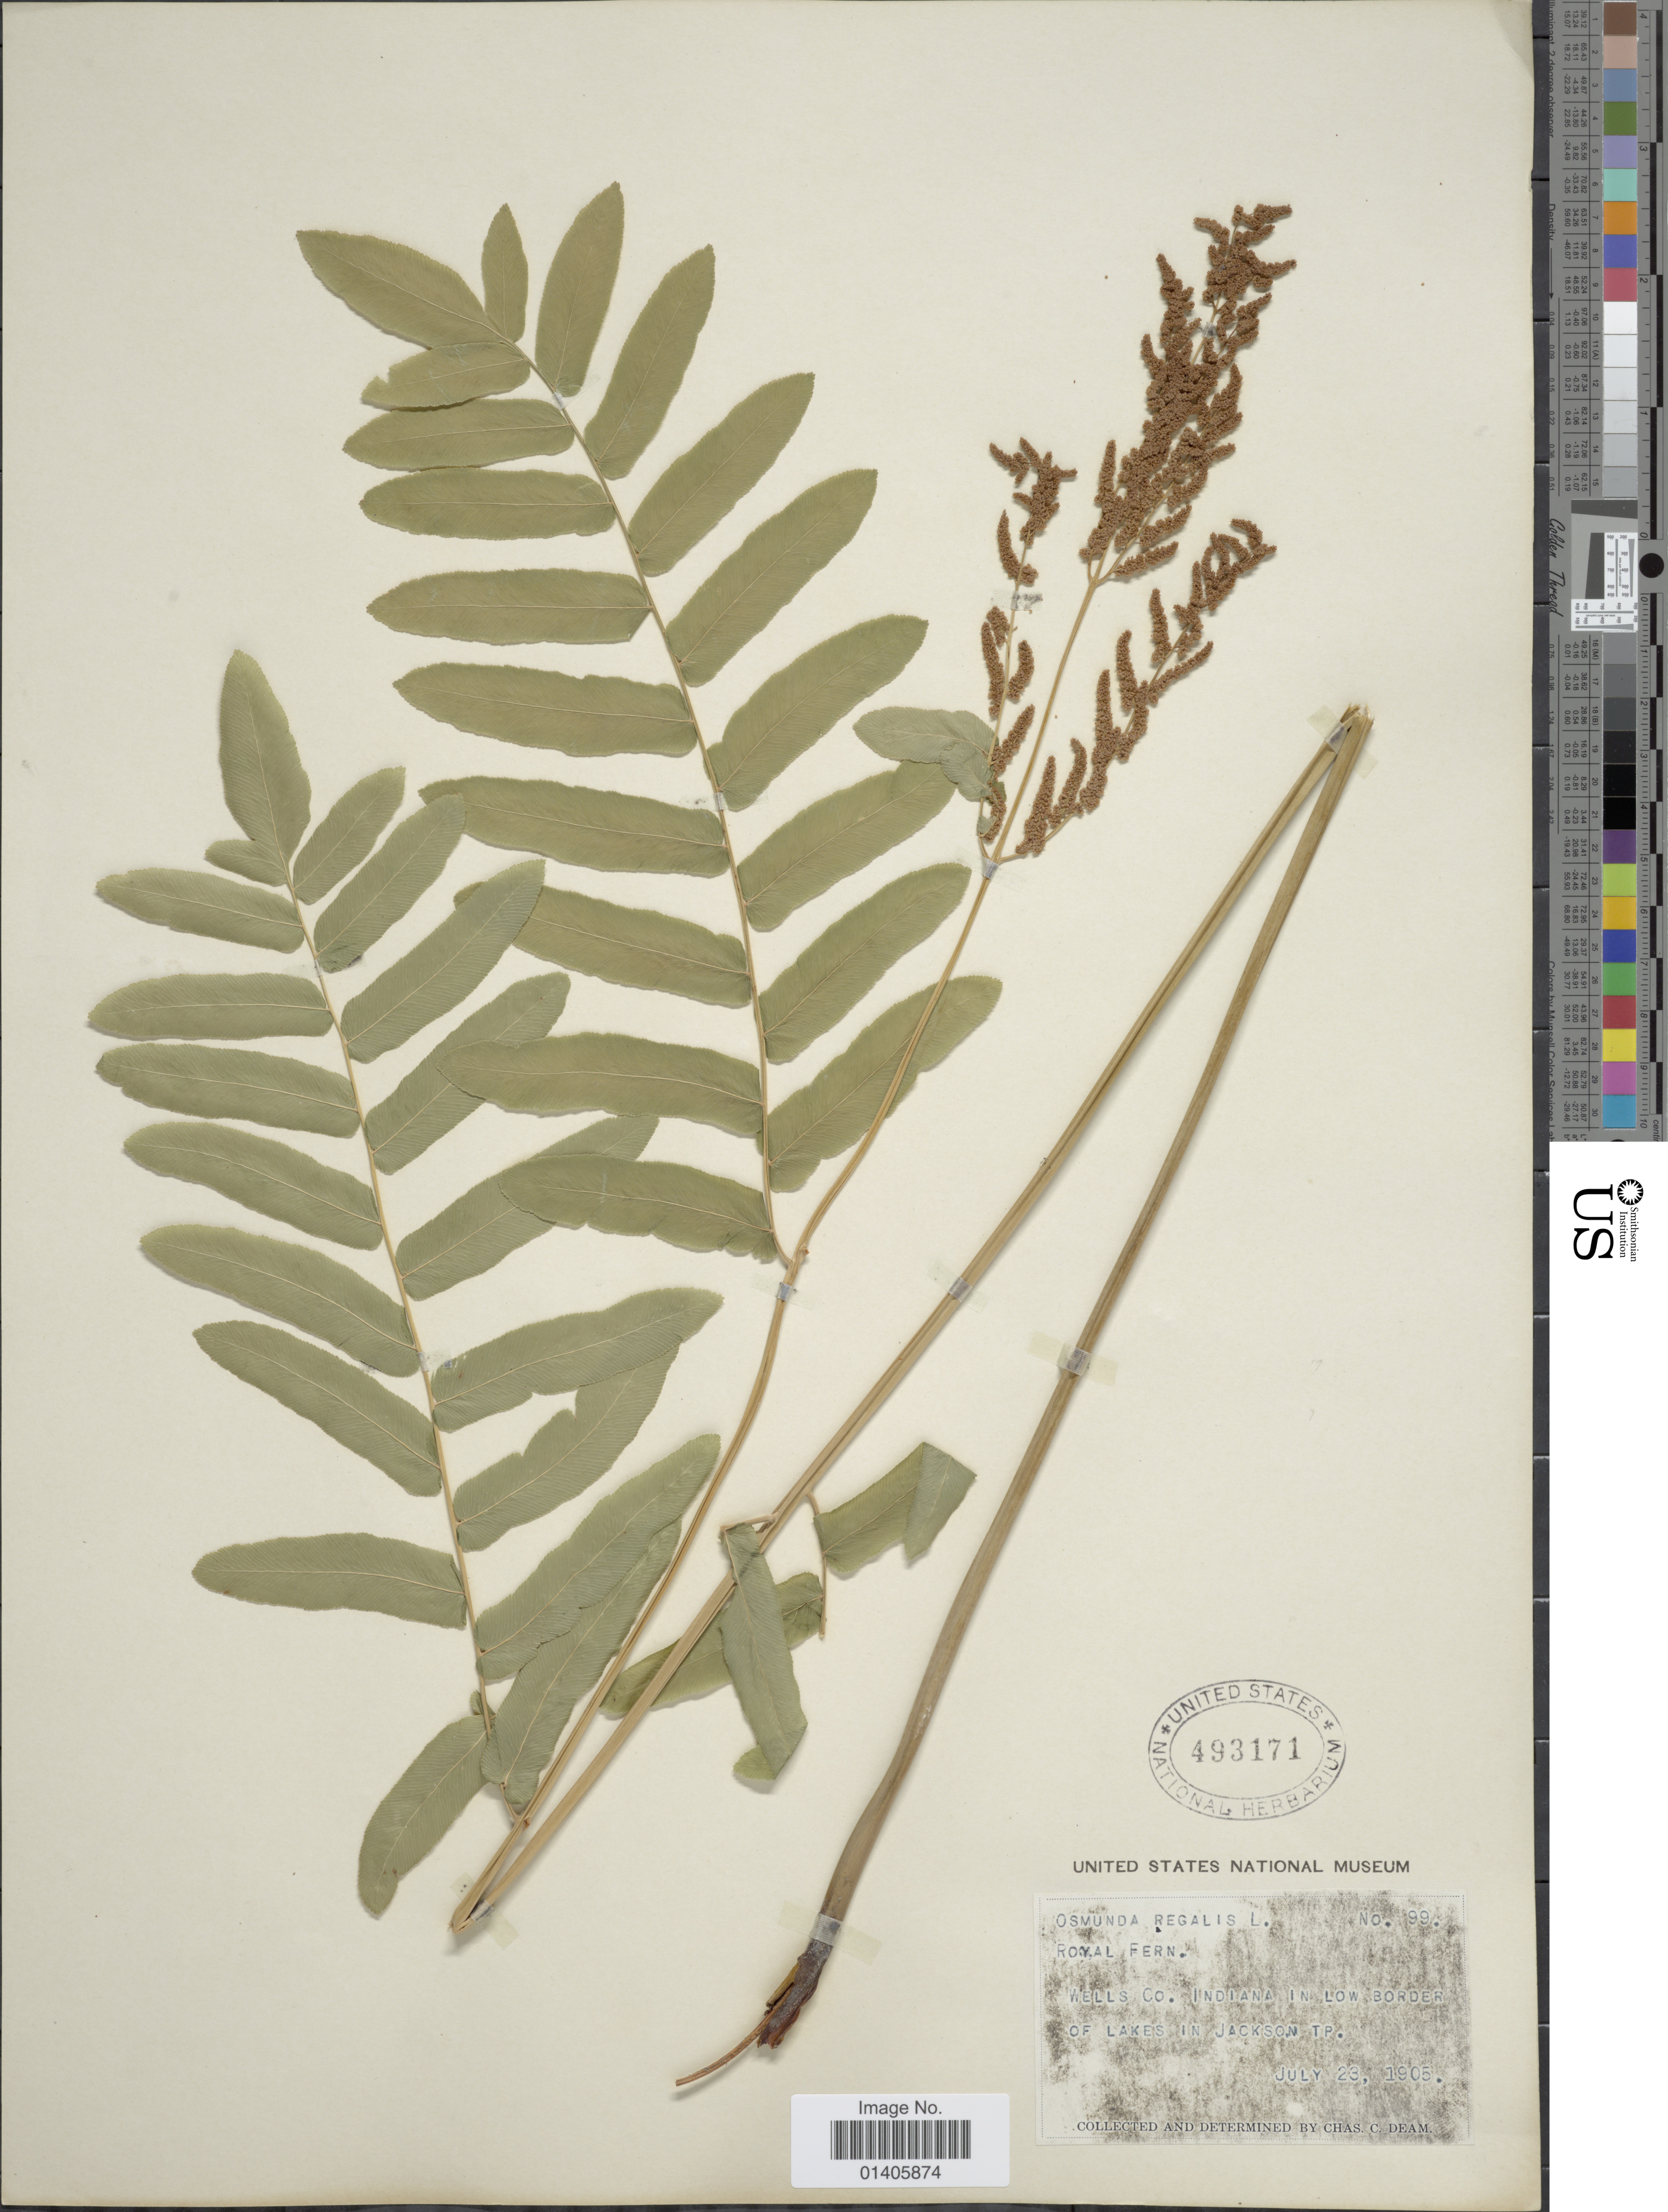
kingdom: Plantae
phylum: Tracheophyta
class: Polypodiopsida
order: Osmundales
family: Osmundaceae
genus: Osmunda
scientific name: Osmunda regalis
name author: L.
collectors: C. C. Deam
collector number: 99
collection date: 1905-07-23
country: United States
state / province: Indiana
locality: Wells Co, Indiana in low border of Lakes in Jackson Tp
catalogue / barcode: US 493171